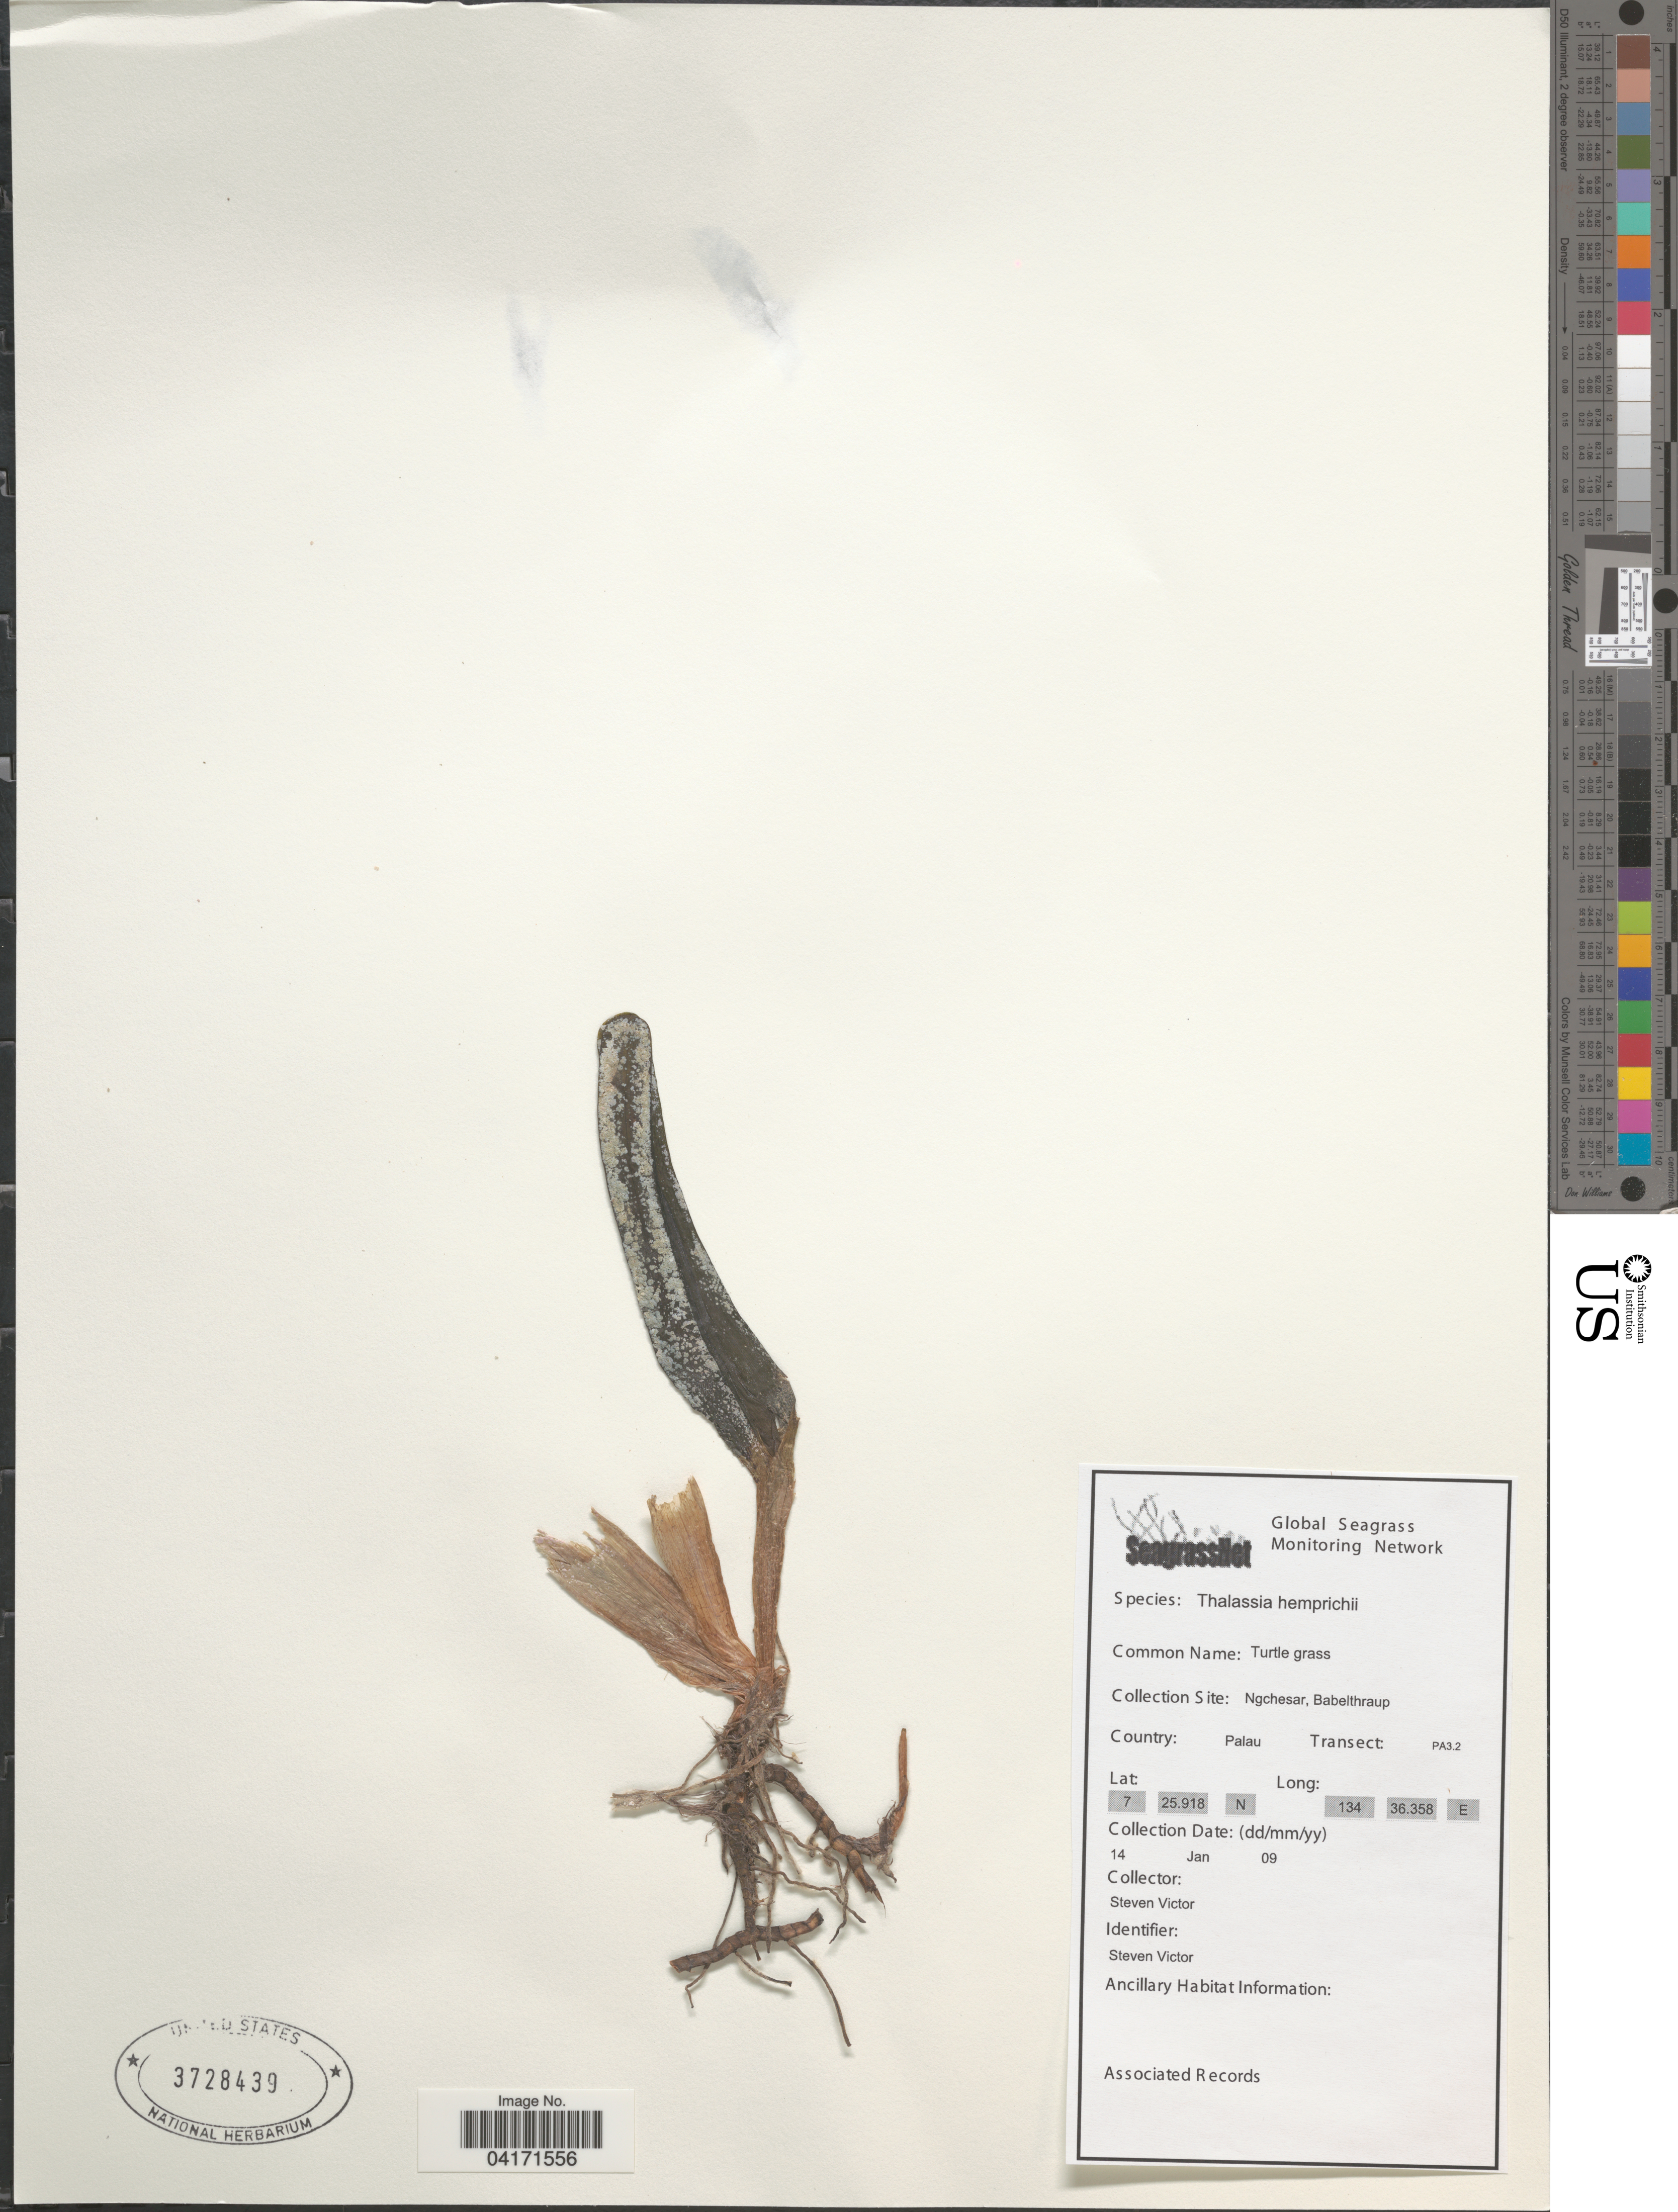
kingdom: Plantae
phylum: Tracheophyta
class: Liliopsida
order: Alismatales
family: Hydrocharitaceae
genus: Thalassia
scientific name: Thalassia hemprichii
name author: Asch.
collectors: S. Victor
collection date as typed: Transcribed d/m/y: 14/1/9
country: Palau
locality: Ngchesar, Babelthraup. Palau. Transect: PA3.2.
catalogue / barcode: US 3728439